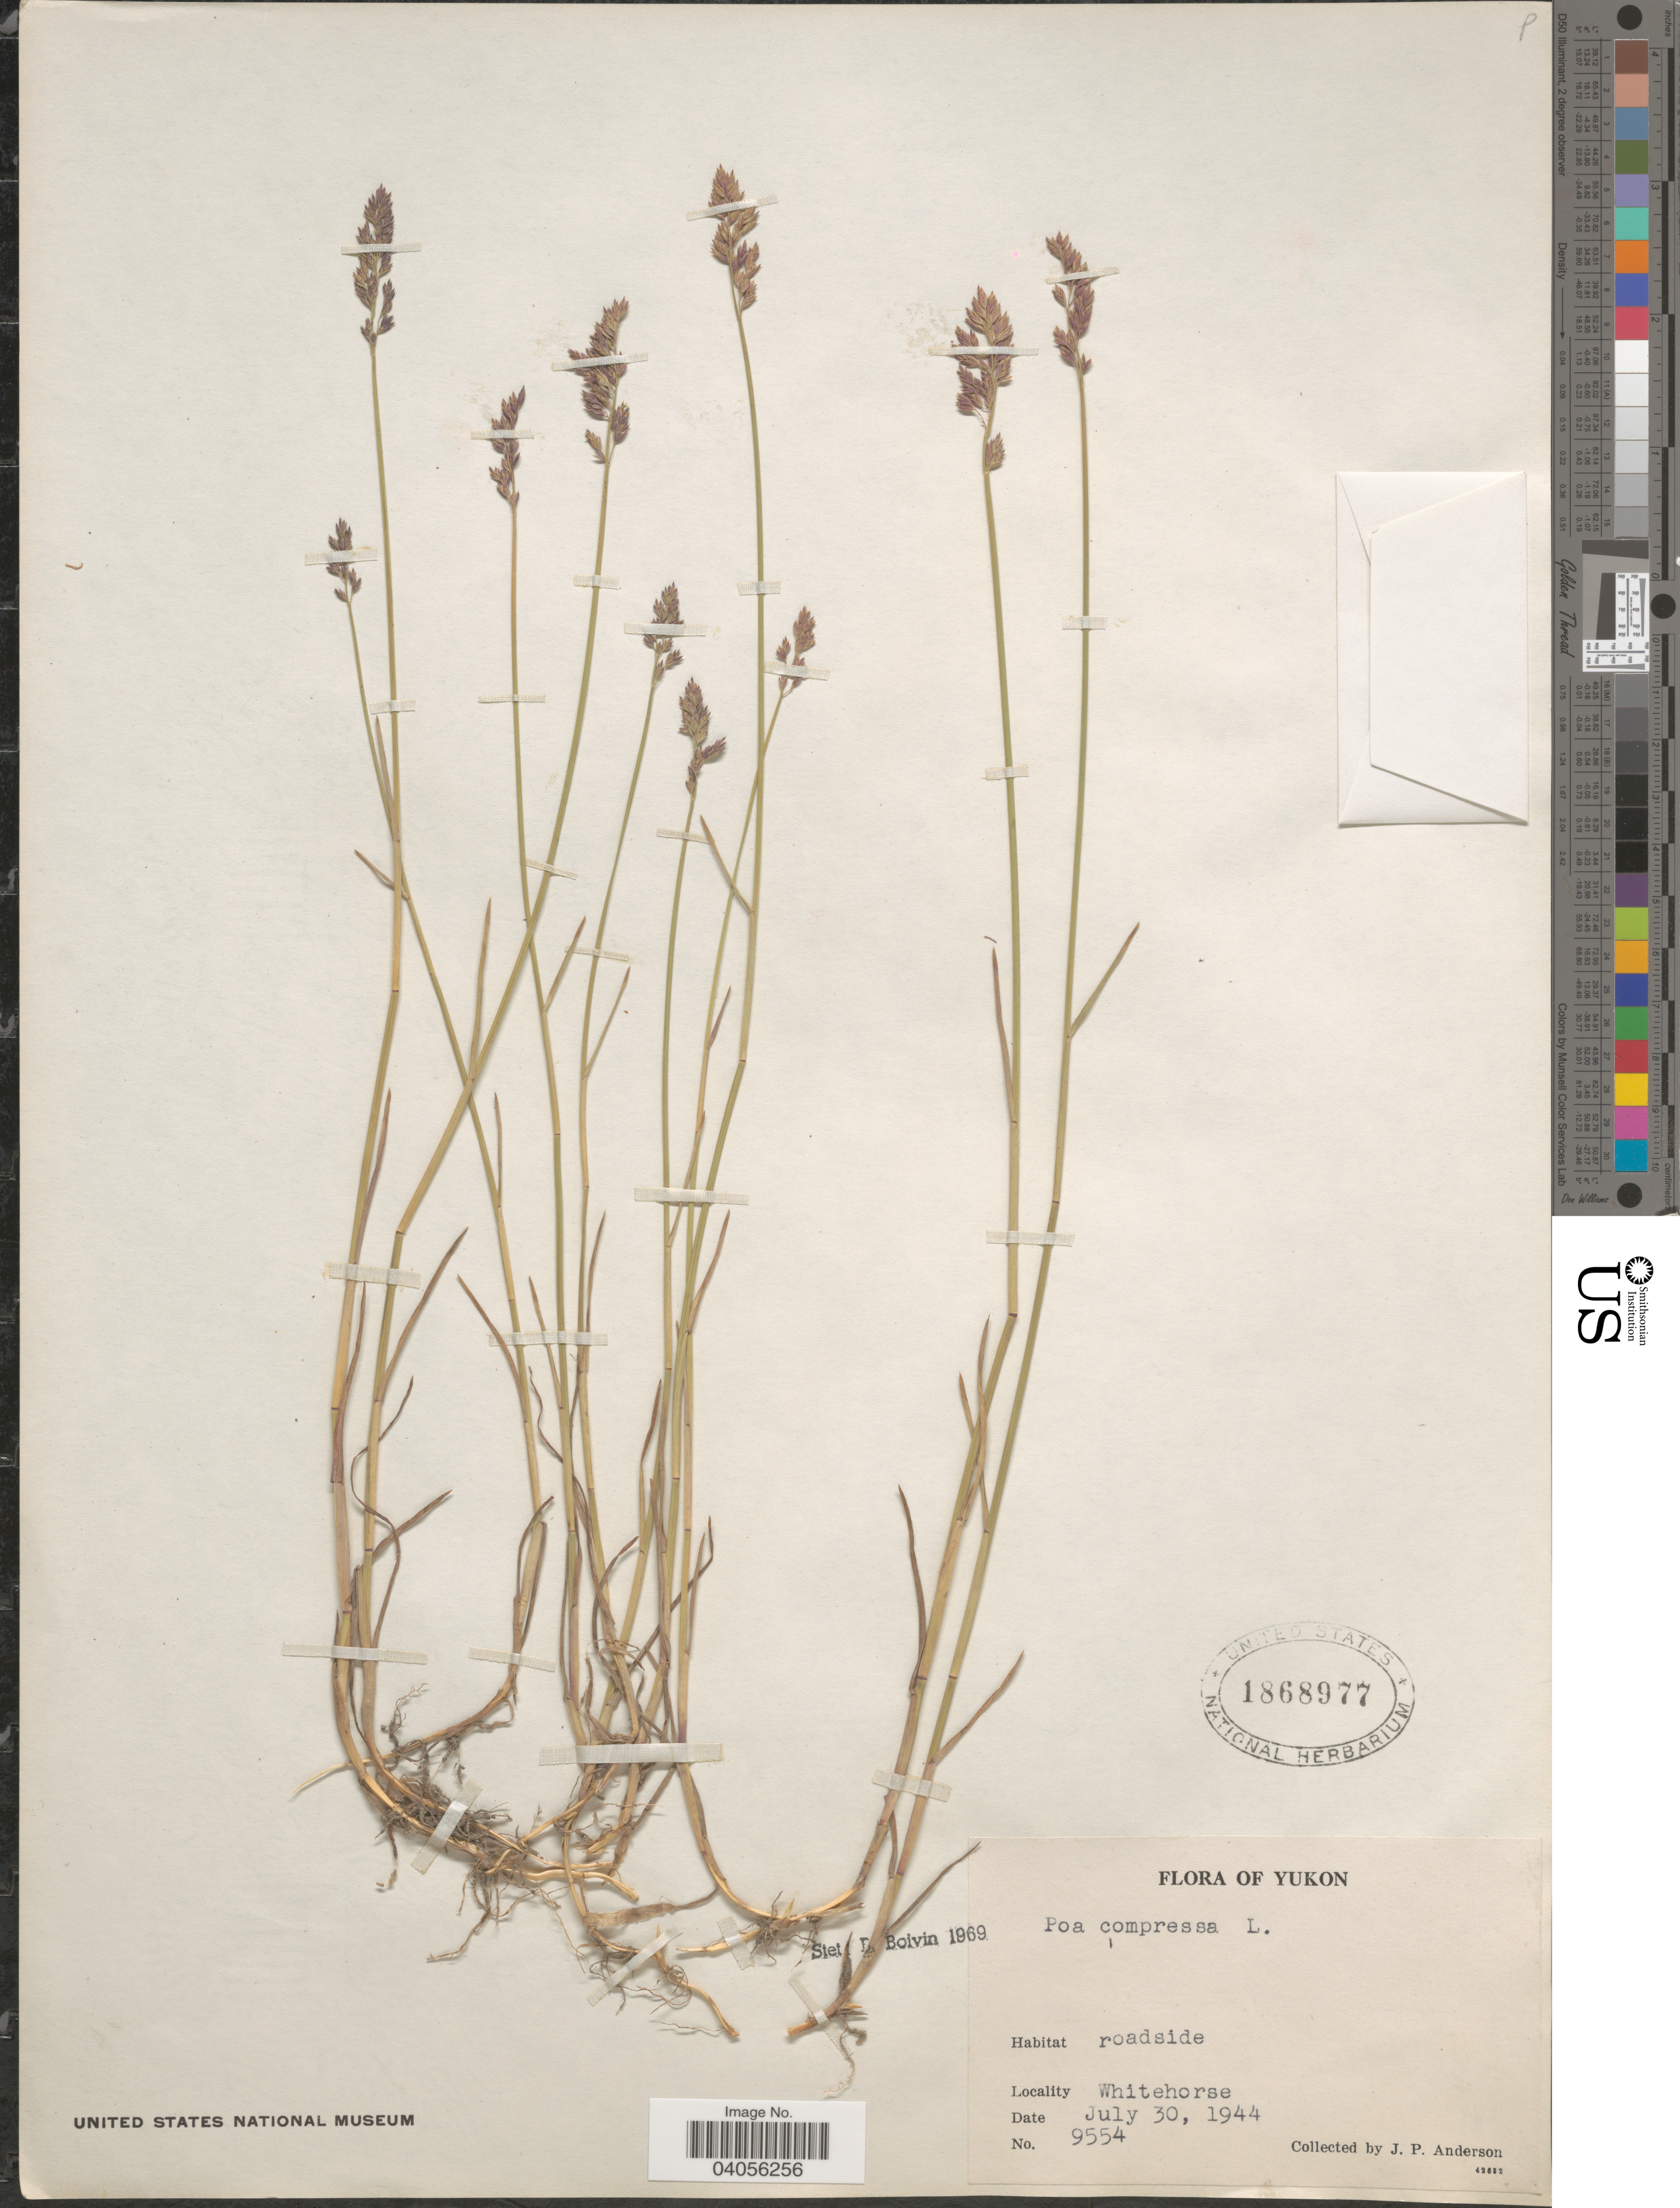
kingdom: Plantae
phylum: Tracheophyta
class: Liliopsida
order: Poales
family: Poaceae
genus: Poa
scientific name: Poa compressa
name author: L.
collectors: J. P. Anderson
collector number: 9554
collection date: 1944-07-30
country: Canada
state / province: Yukon Territory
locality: Yukon. Whitehorse.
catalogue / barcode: US 1868977